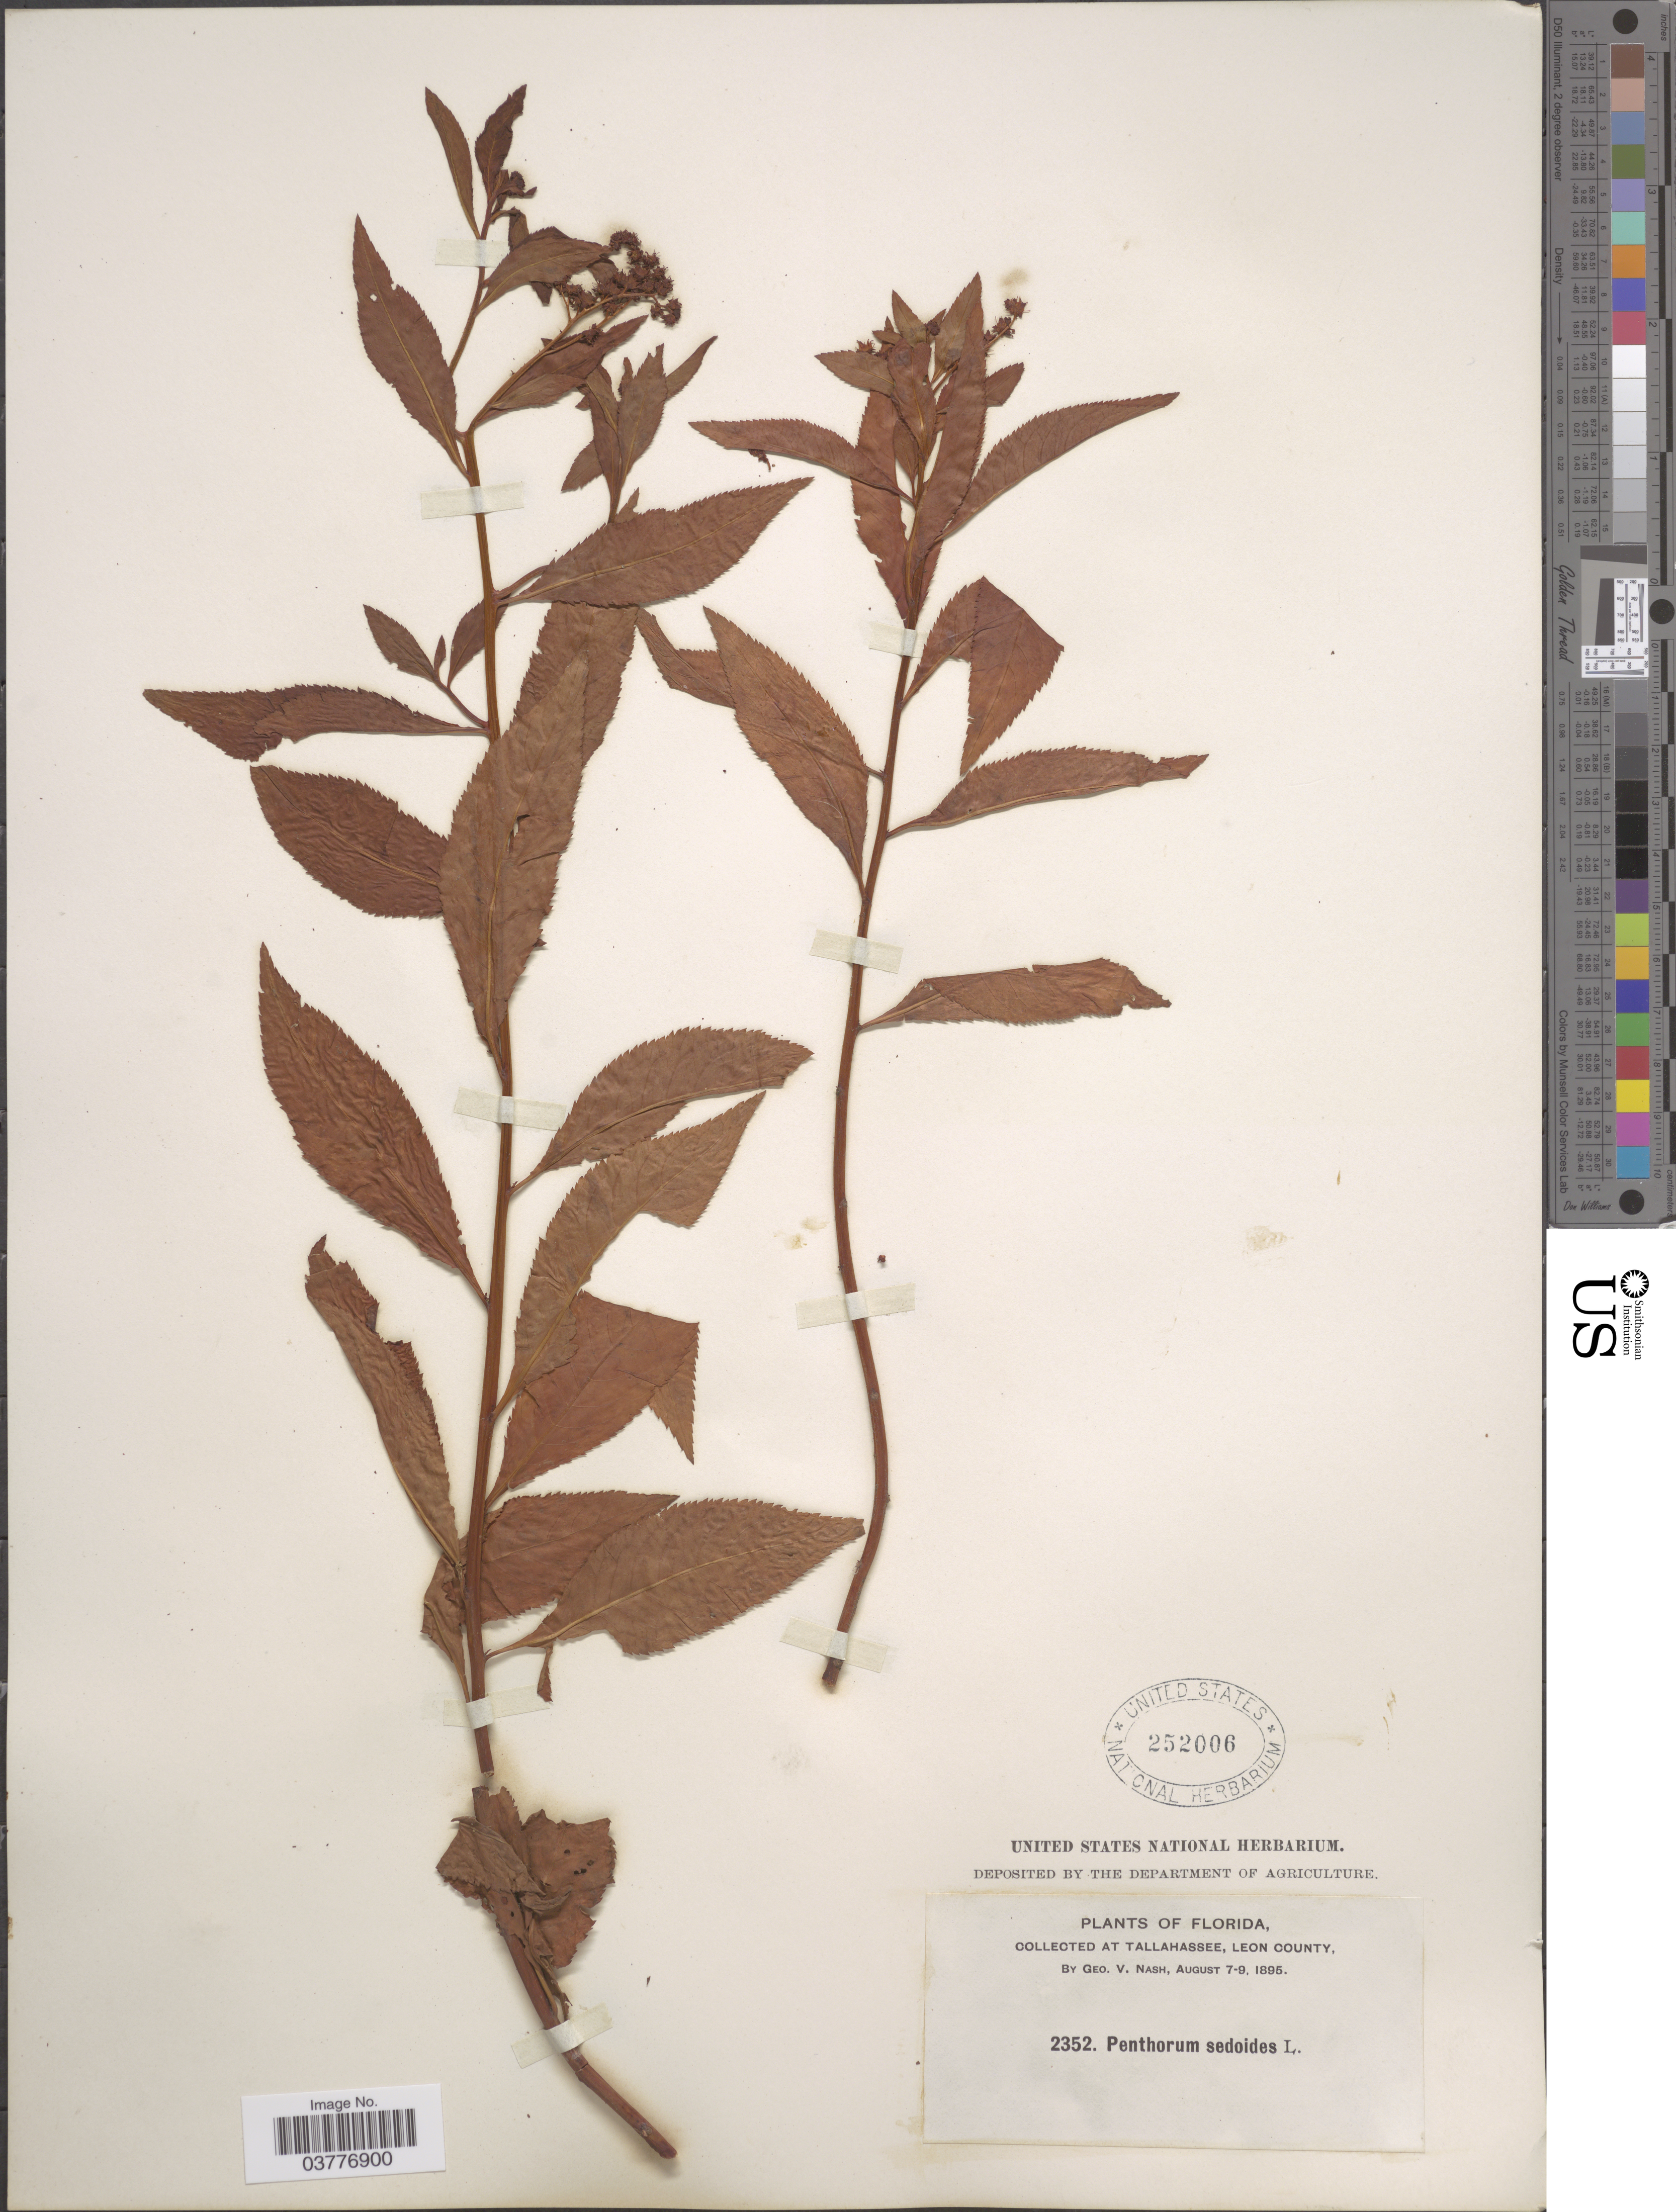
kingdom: Plantae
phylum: Tracheophyta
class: Magnoliopsida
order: Saxifragales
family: Penthoraceae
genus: Penthorum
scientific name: Penthorum sedoides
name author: L.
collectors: G. V. Nash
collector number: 2352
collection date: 1895-08-07/1895-08-09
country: United States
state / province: Florida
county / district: Leon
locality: Tallahassee, Leon County.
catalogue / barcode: US 252006